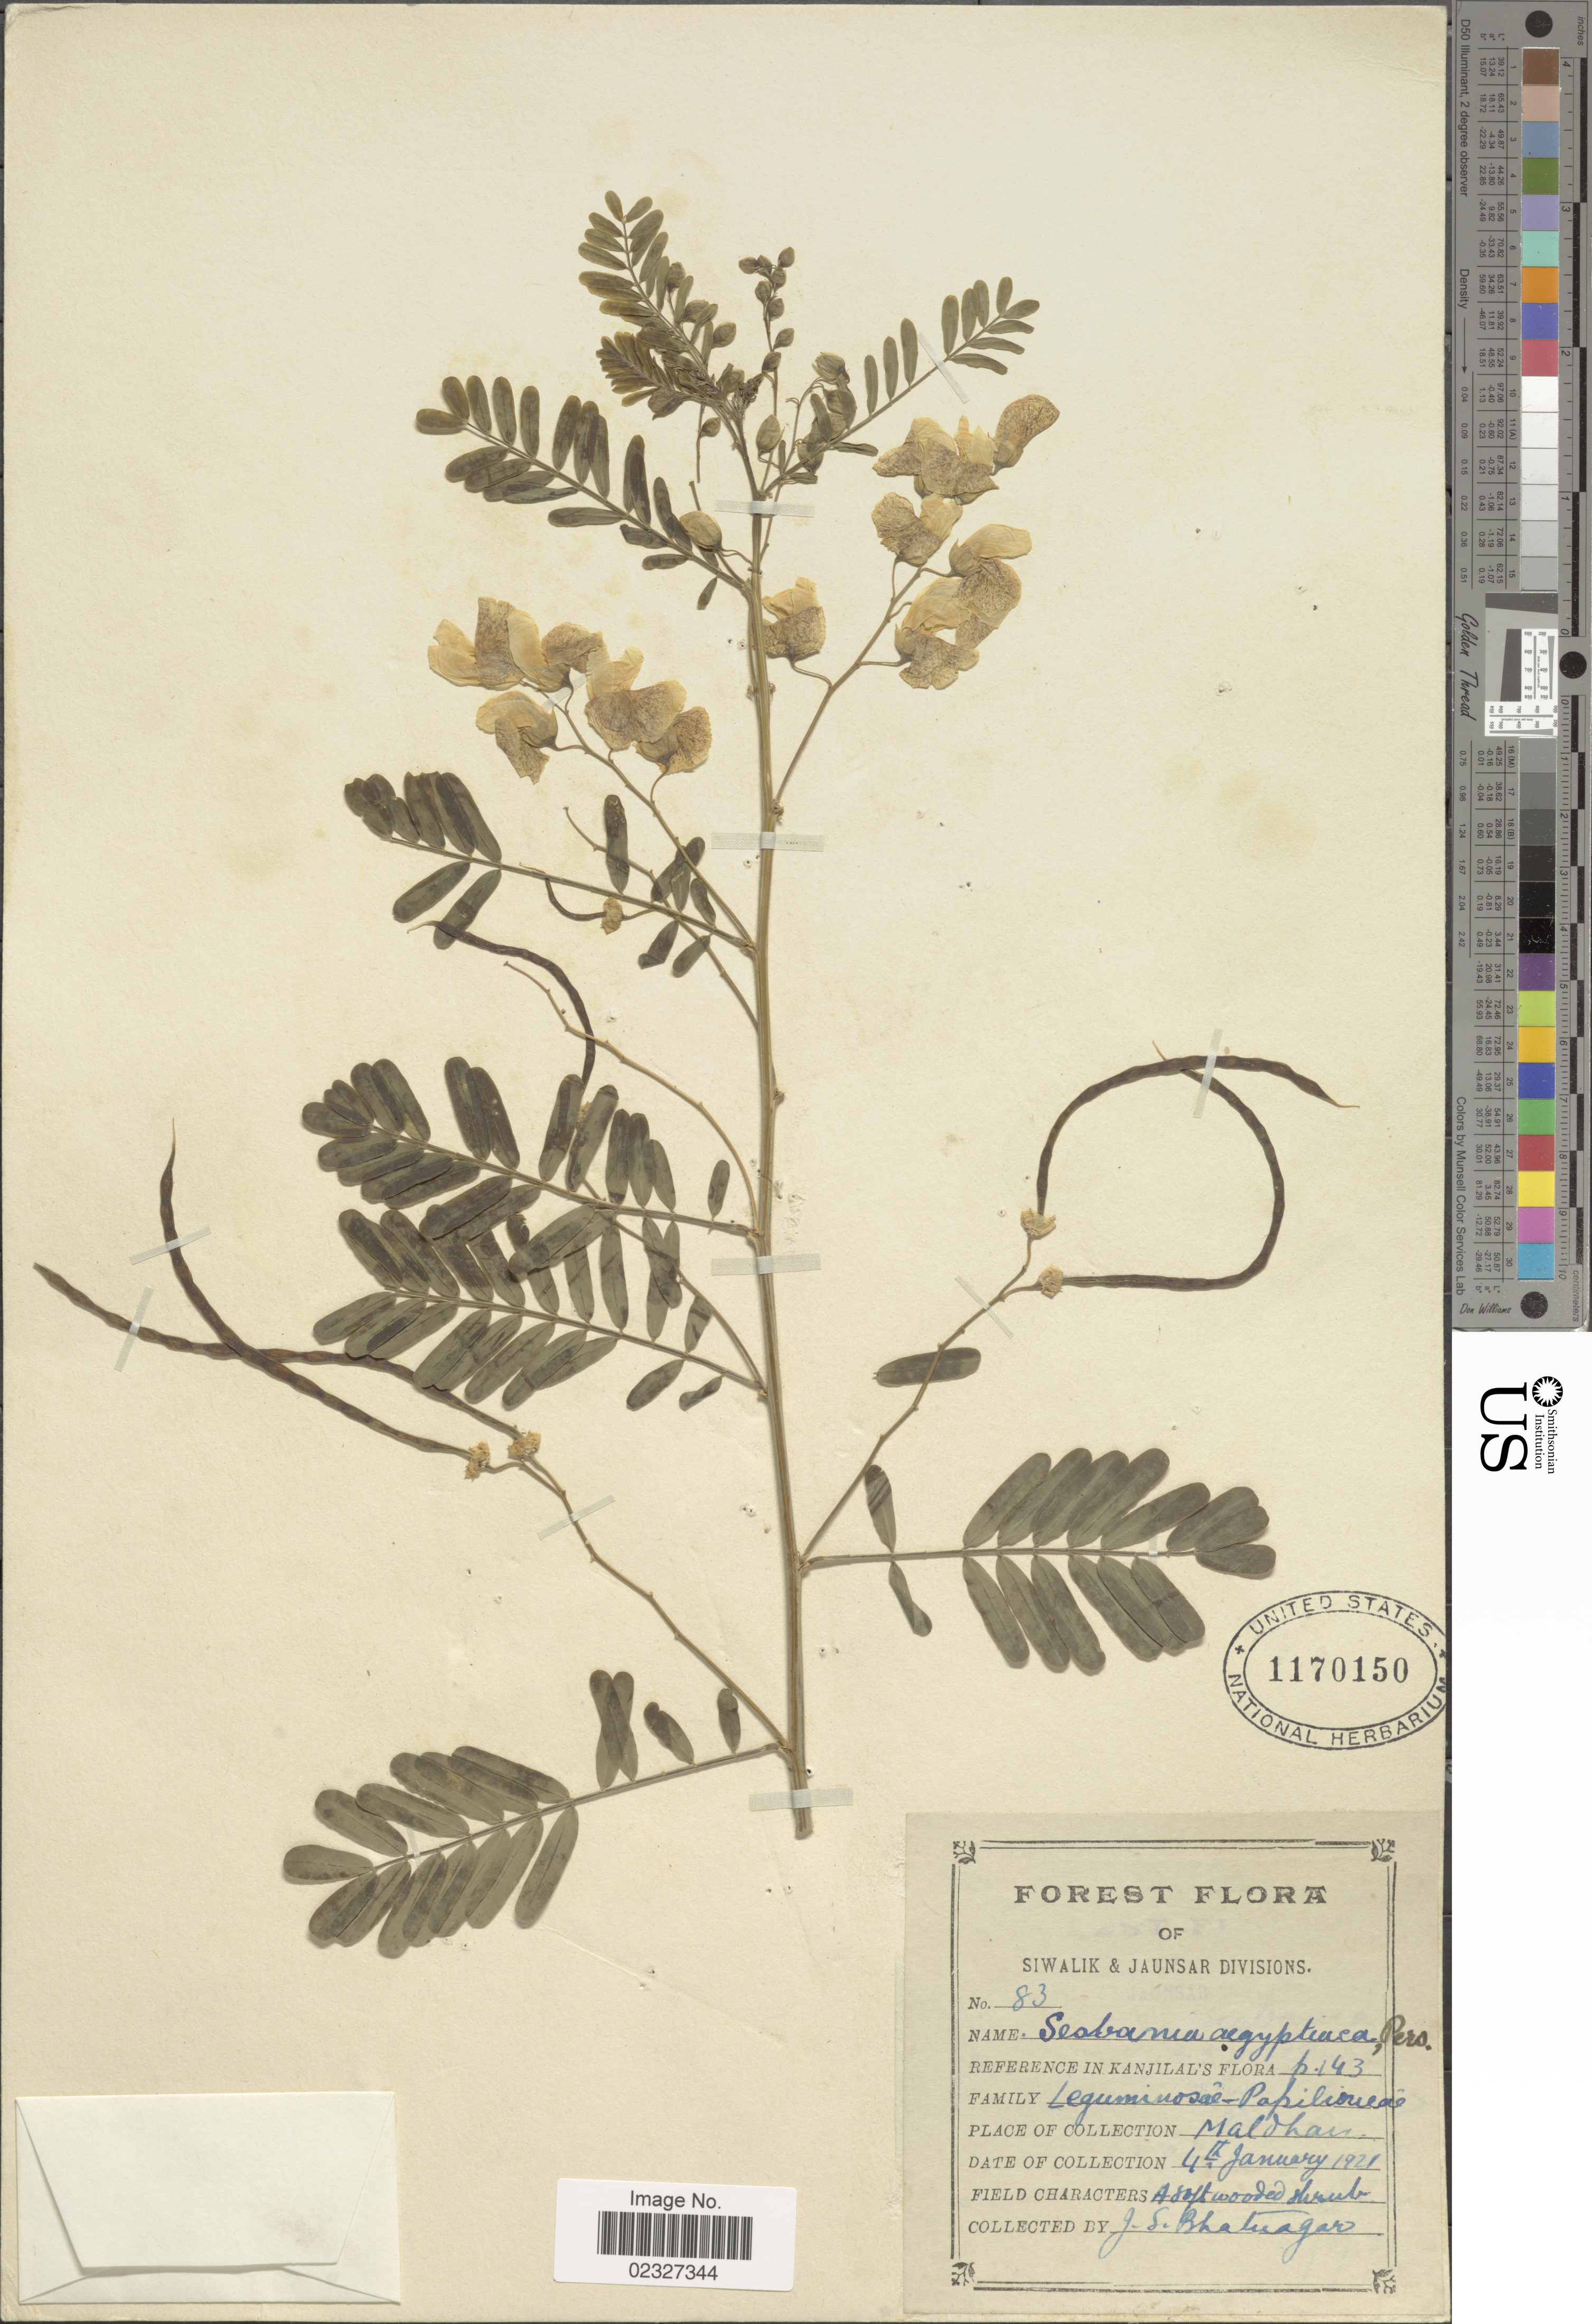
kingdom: Plantae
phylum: Tracheophyta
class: Magnoliopsida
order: Fabales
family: Fabaceae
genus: Sesbania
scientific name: Sesbania sesban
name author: (L.) Merr.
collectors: J. Bhatuagar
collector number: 83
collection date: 1921-01-04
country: India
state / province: Uttarakhand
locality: Forest of Siwalik and Jaunsar Divisions, Maldhan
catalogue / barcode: US 1170150